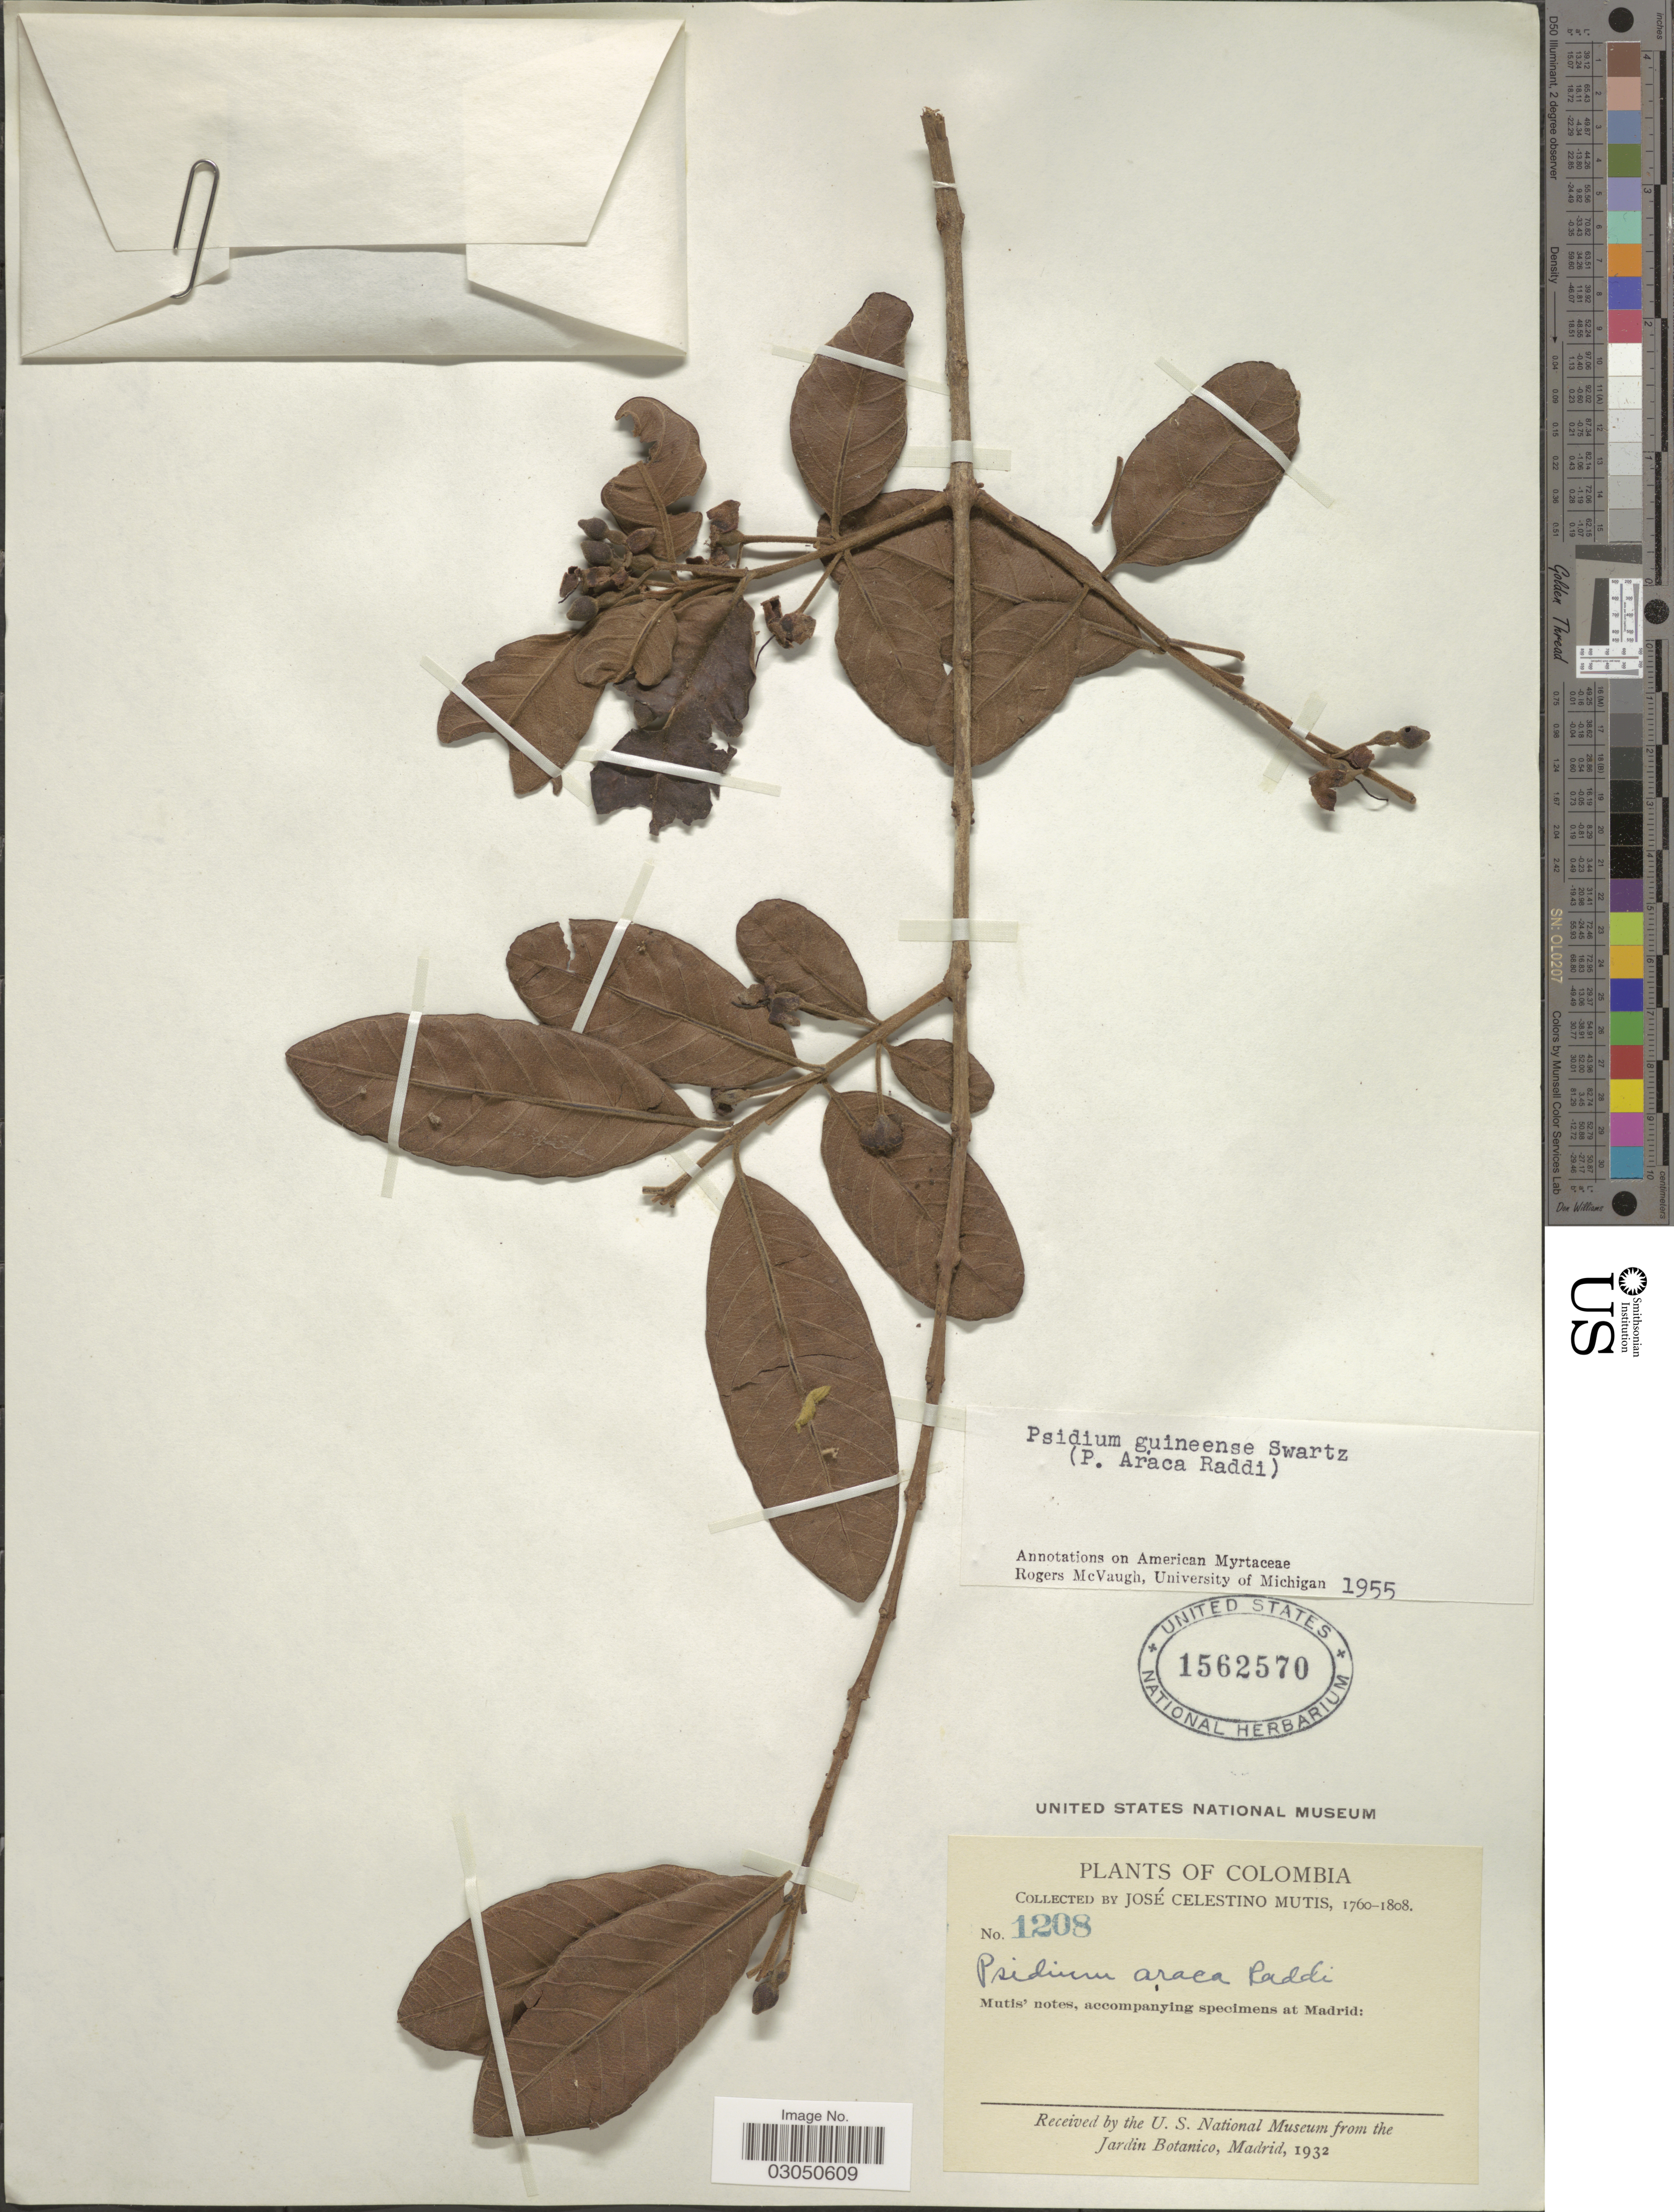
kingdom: Plantae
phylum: Tracheophyta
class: Magnoliopsida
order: Myrtales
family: Myrtaceae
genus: Psidium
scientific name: Psidium guineense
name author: Sw.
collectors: J. C. B. Mutis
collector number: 1208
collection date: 1760/1808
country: Colombia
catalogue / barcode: US 1562570